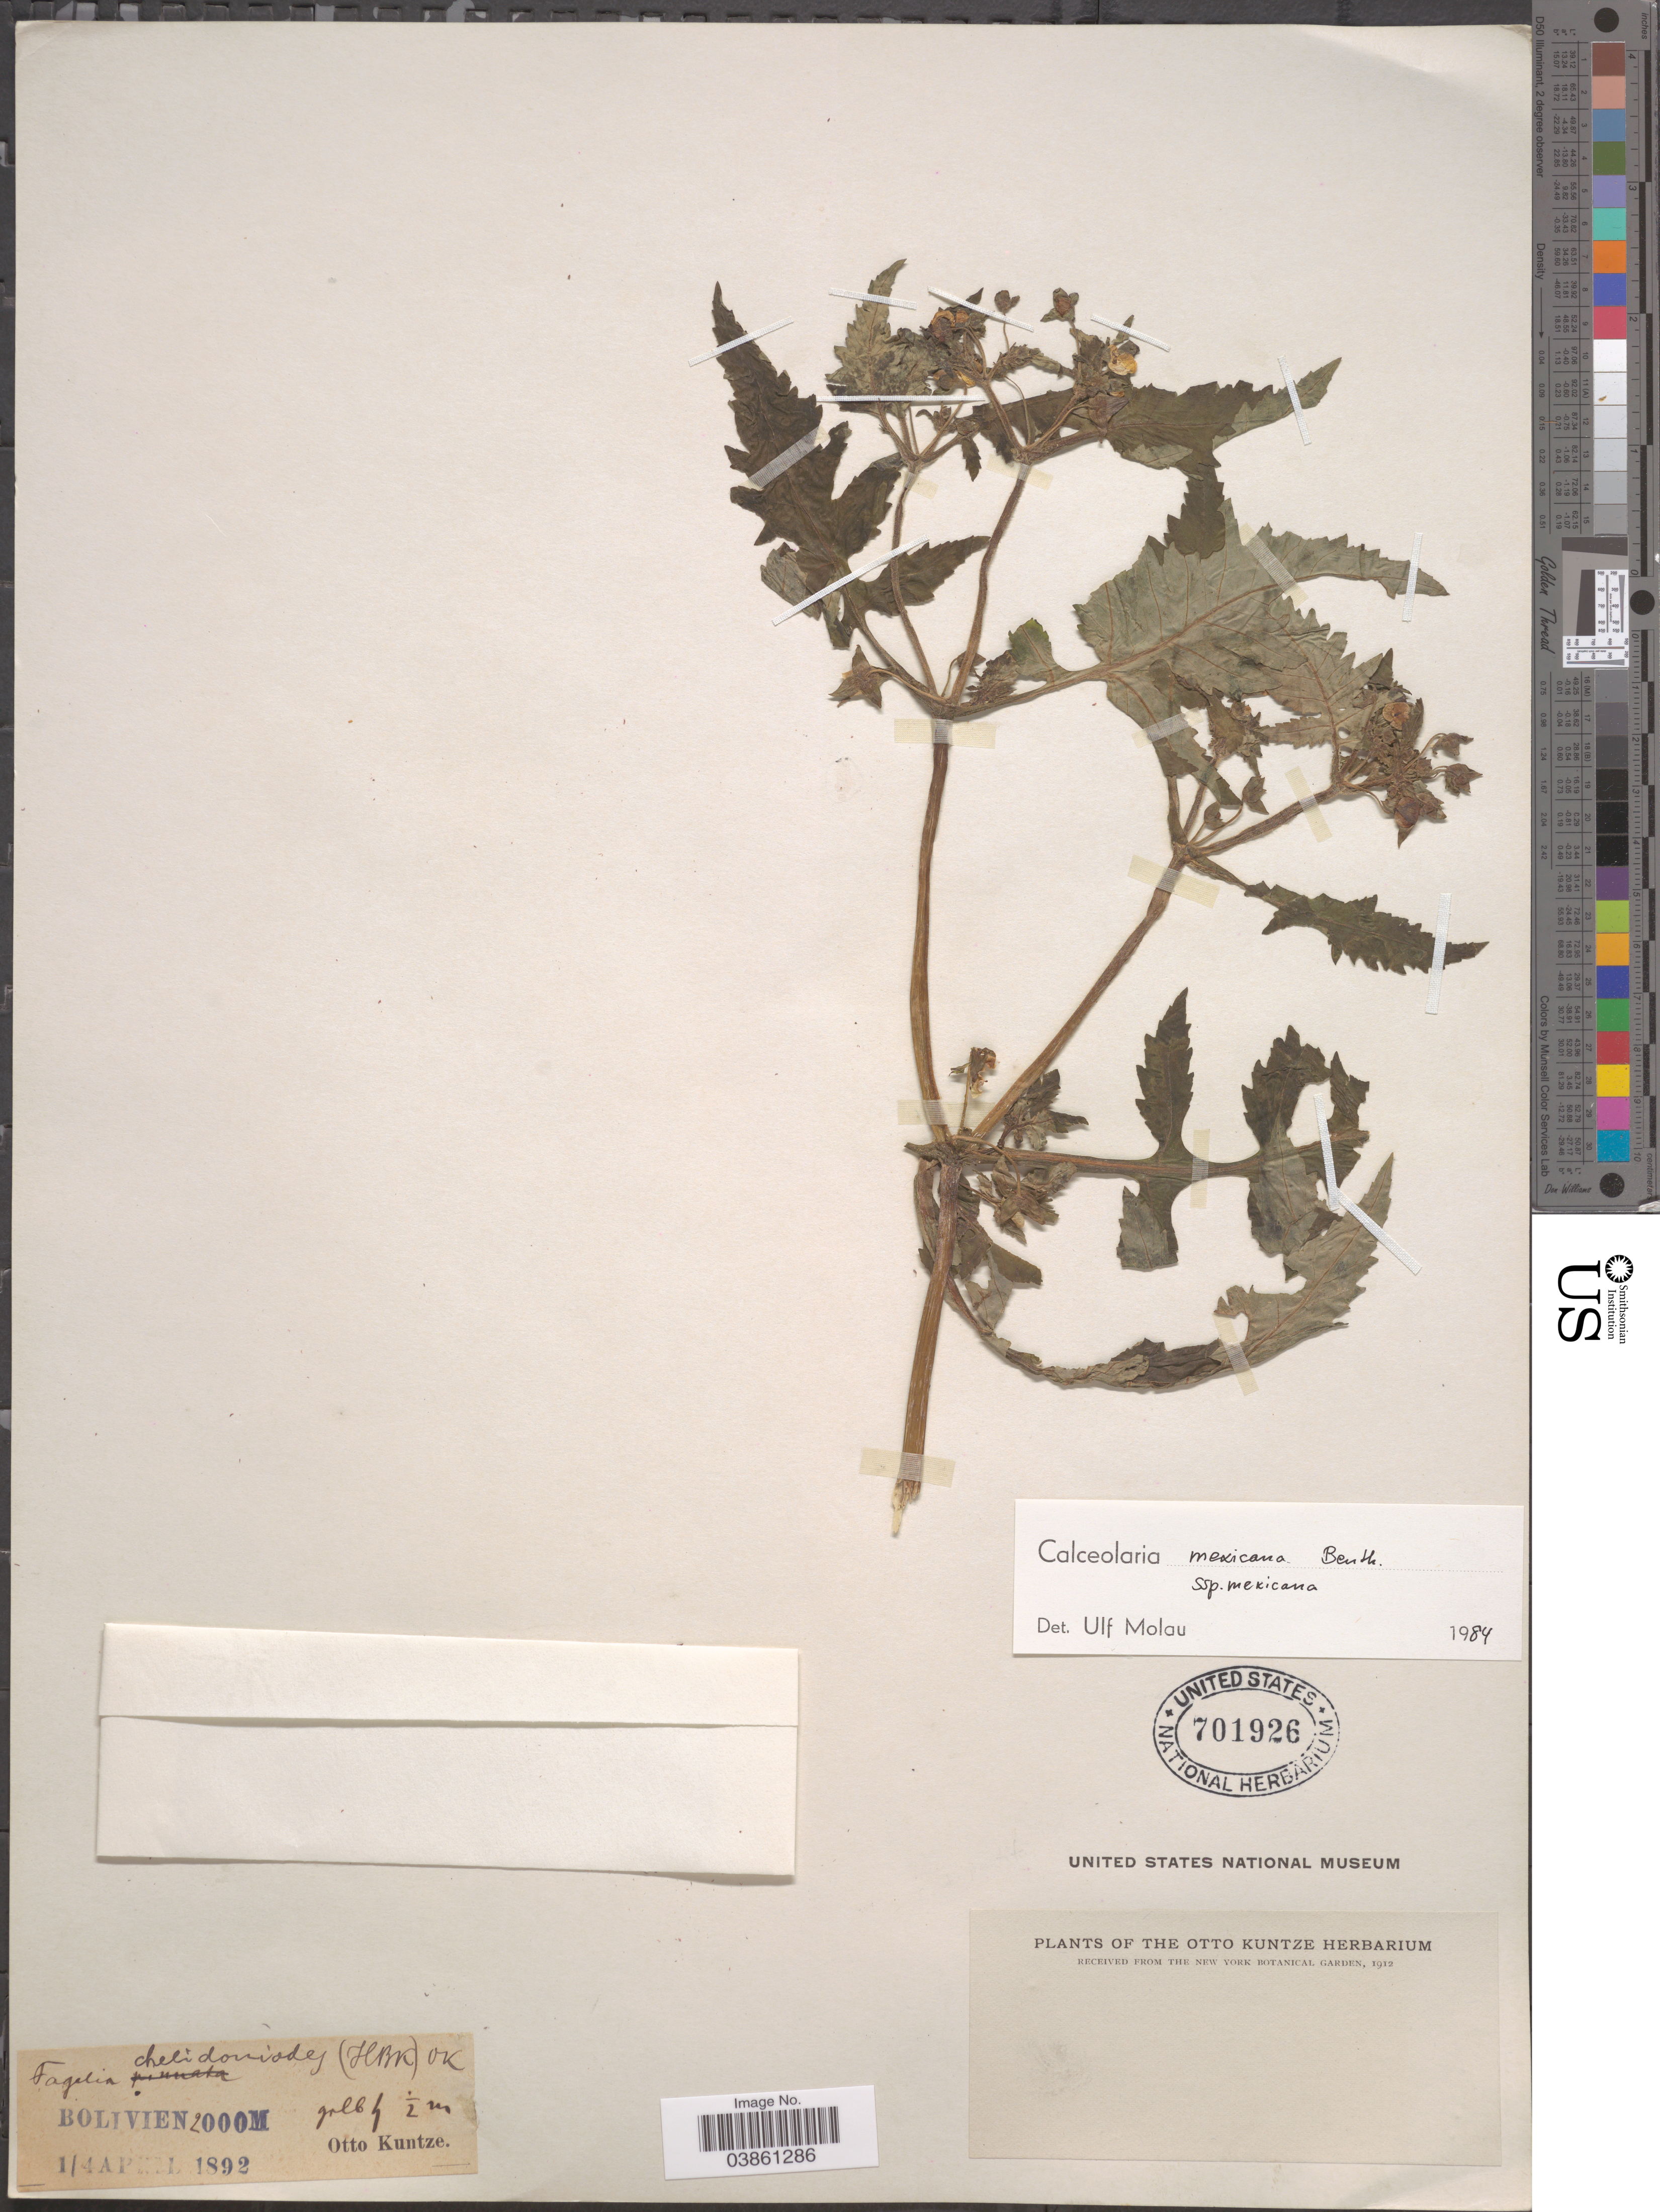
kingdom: Plantae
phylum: Tracheophyta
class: Magnoliopsida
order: Lamiales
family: Calceolariaceae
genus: Calceolaria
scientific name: Calceolaria mexicana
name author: Benth.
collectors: C.E.O. Kuntze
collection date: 1892-04-01/1892-04-04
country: Bolivia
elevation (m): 2000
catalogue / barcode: US 701926